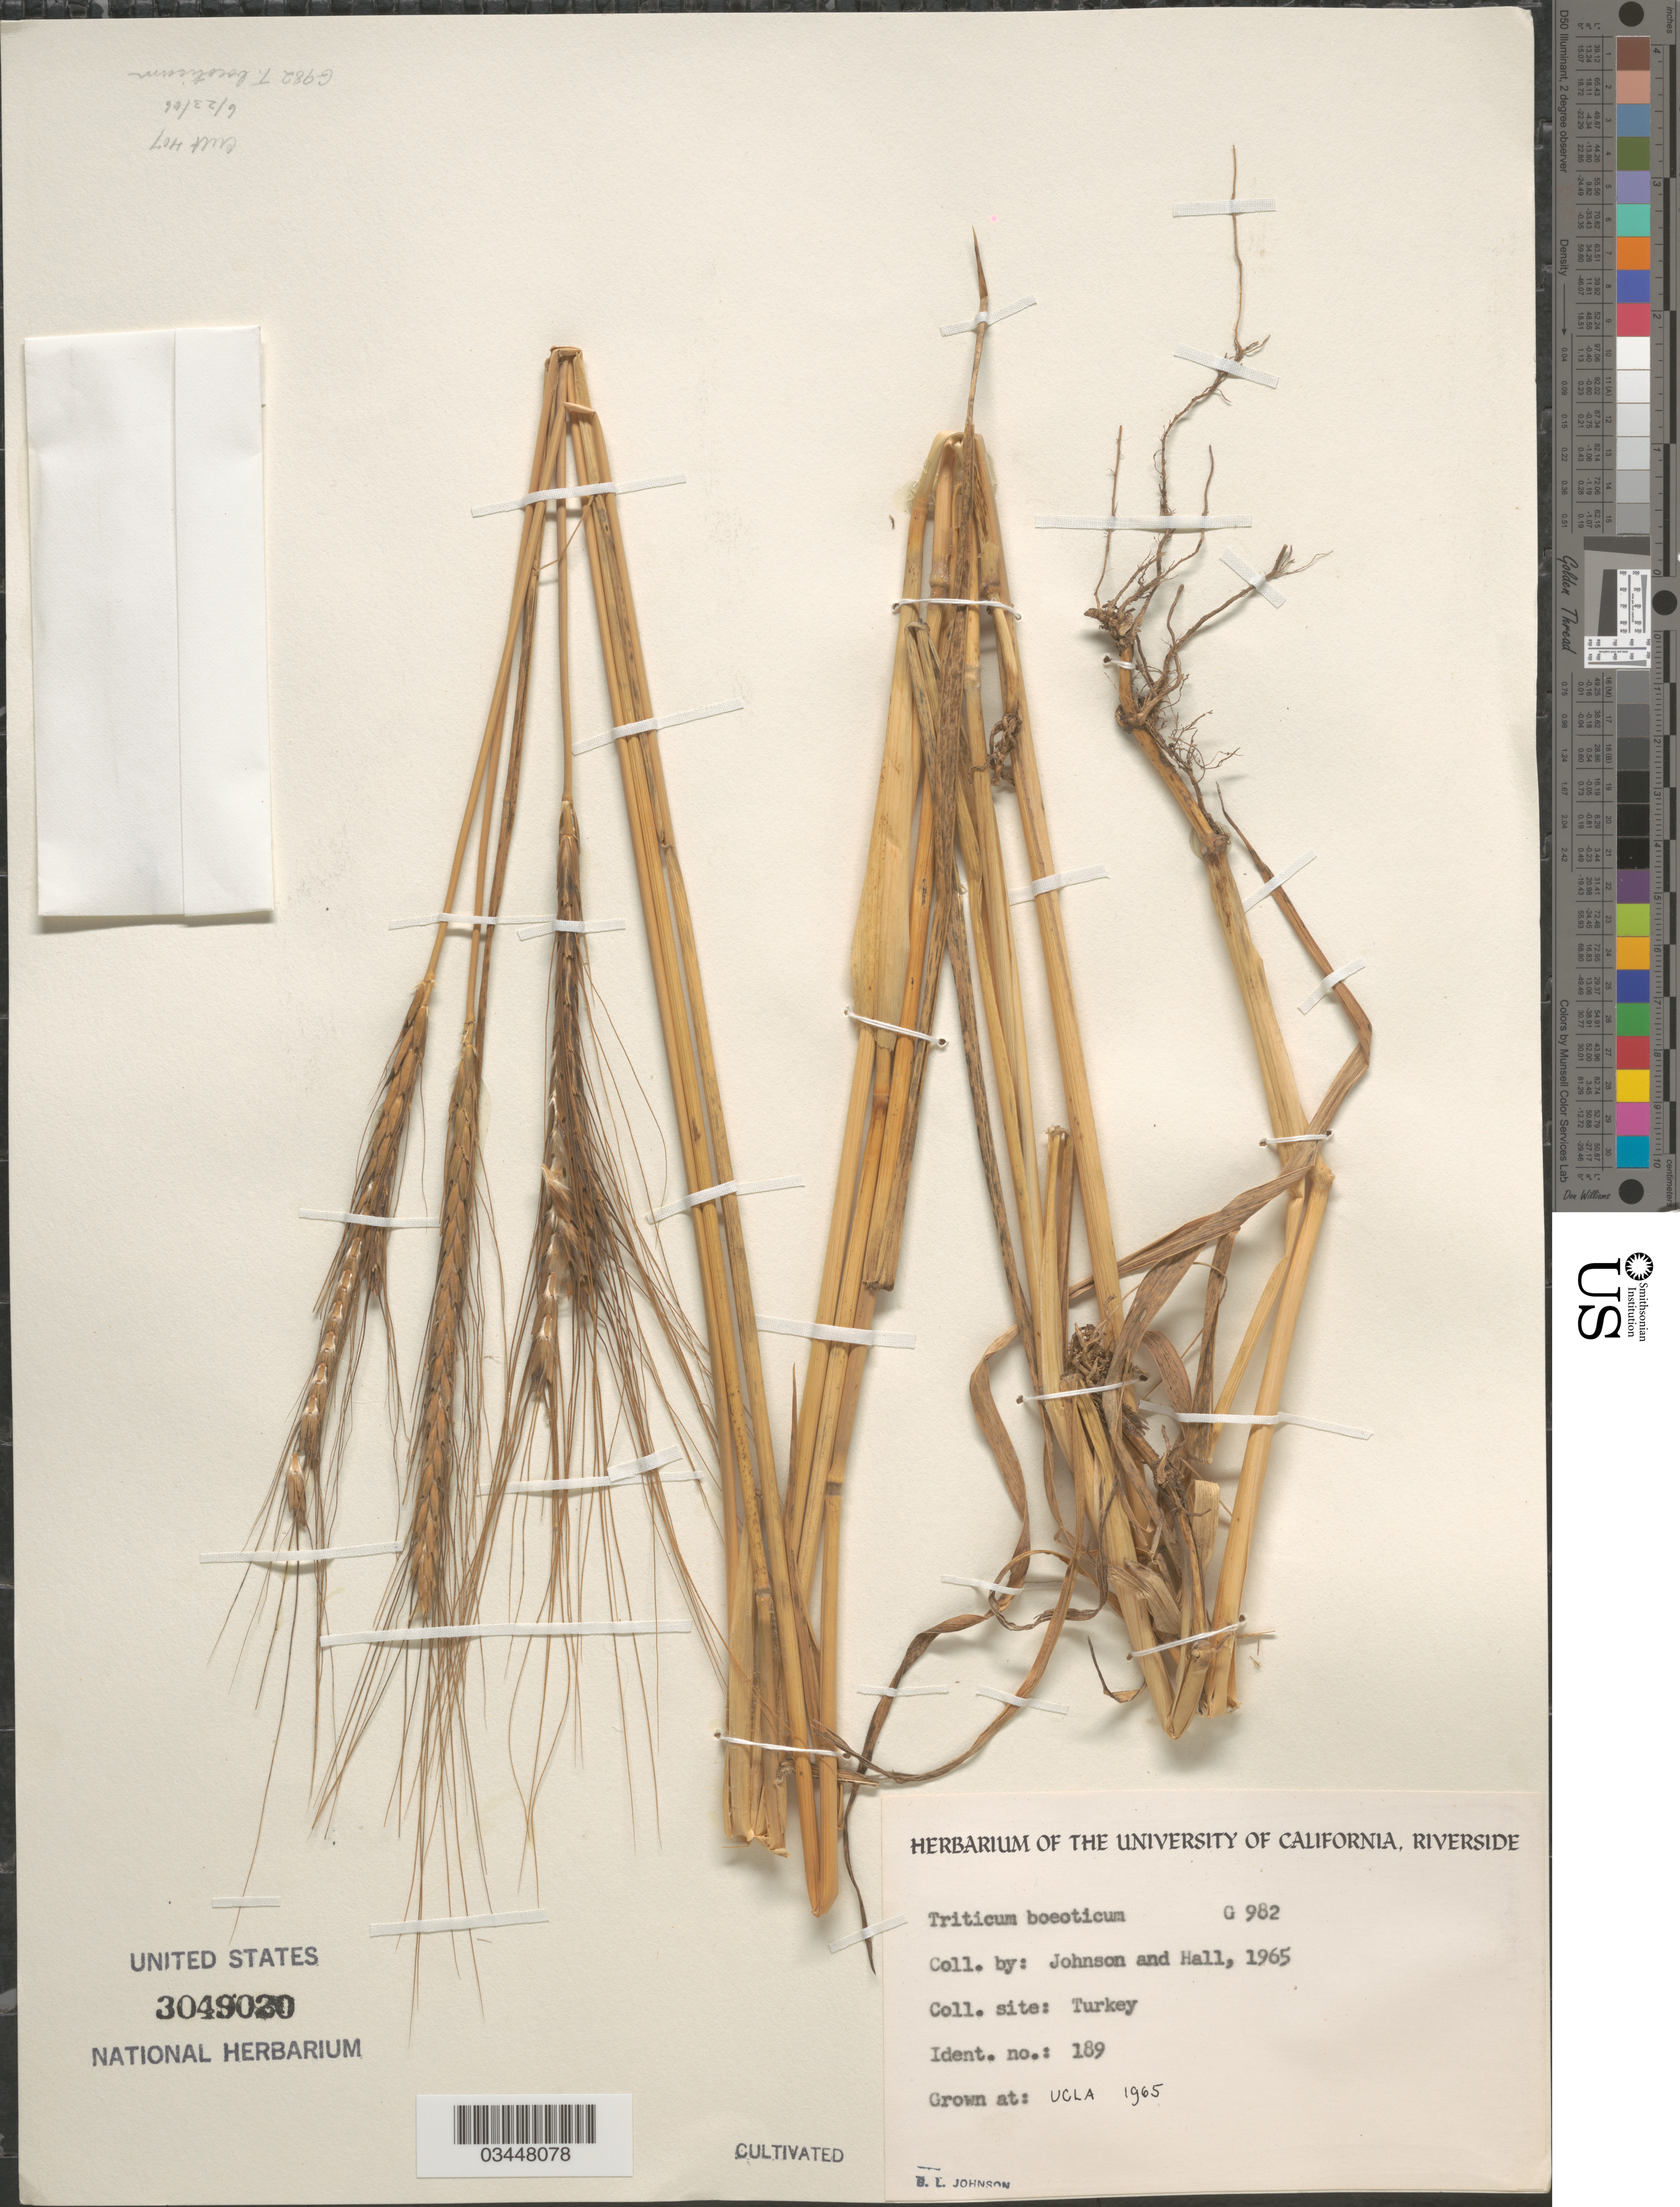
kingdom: Plantae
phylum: Tracheophyta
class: Liliopsida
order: Poales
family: Poaceae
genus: Triticum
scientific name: Triticum boeoticum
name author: Boiss.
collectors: B. Johnson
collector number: G982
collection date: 1965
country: United States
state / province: California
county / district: Los Angeles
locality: UCLA.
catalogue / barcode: US 3049020